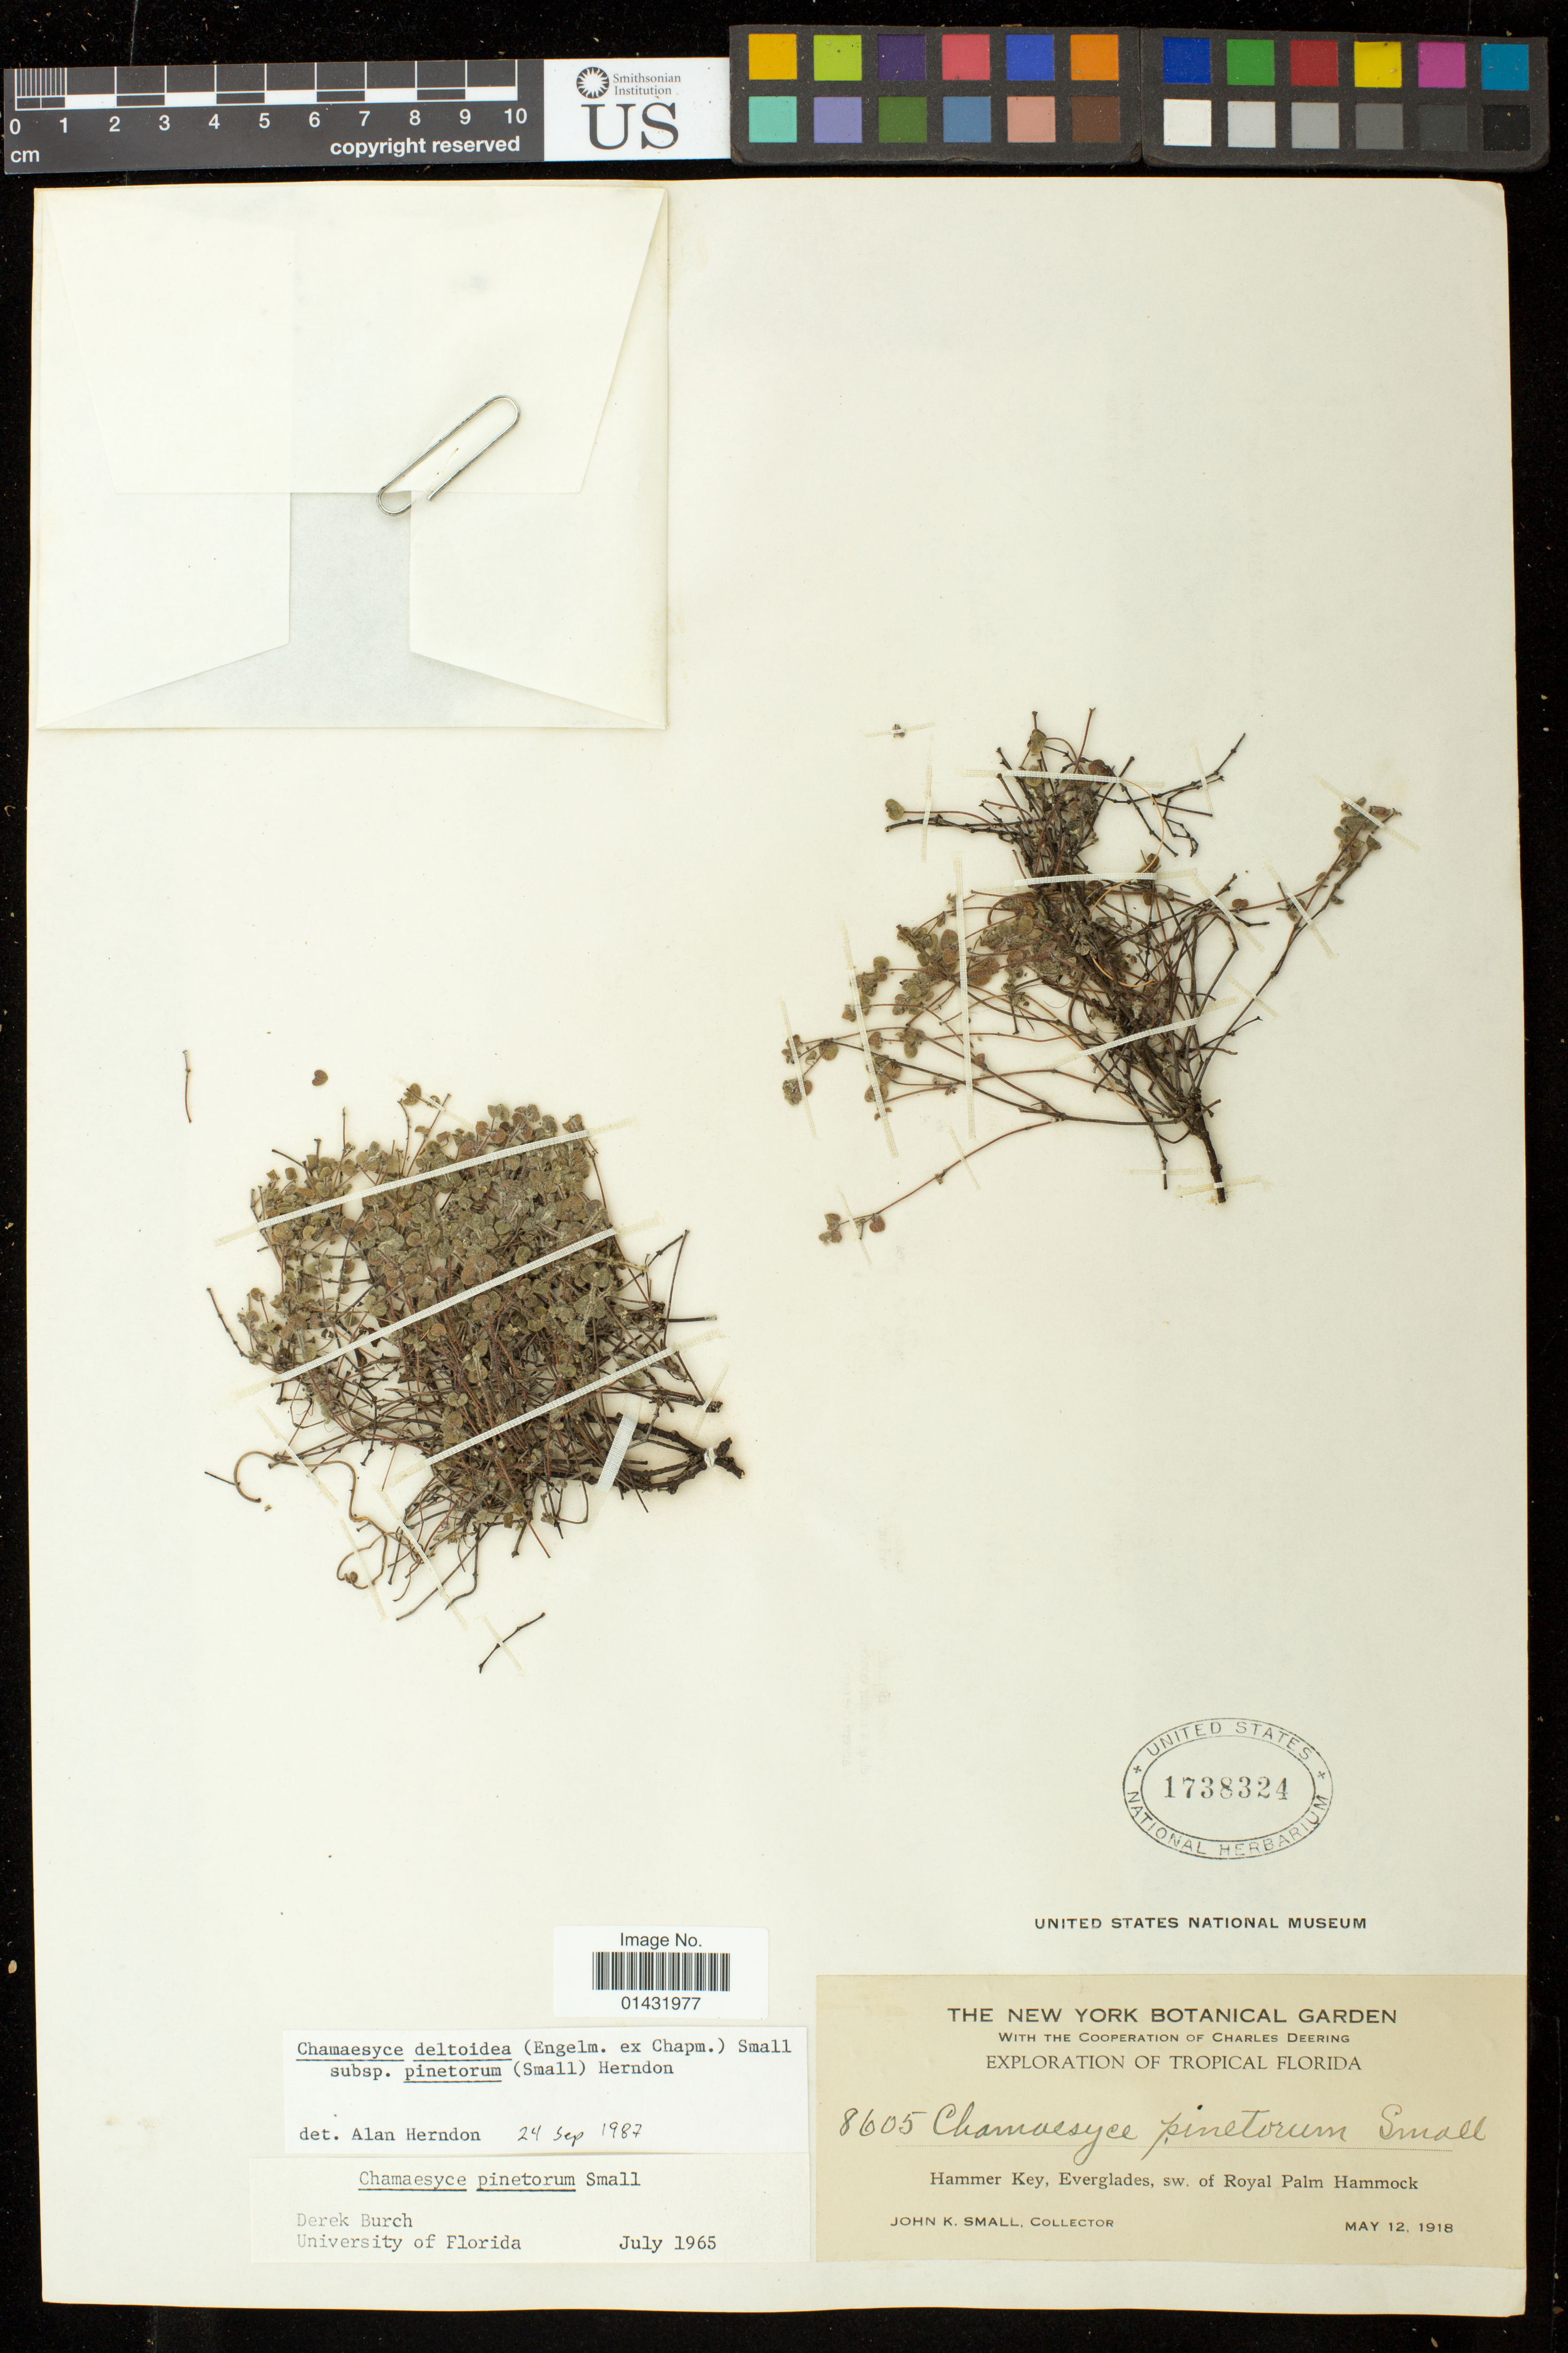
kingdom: Plantae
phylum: Tracheophyta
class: Magnoliopsida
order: Malpighiales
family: Euphorbiaceae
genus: Euphorbia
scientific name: Euphorbia deltoidea subsp. deltoidea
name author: Engelm. ex Chapm.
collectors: J. K. Small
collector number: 8605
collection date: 1918-05-12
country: United States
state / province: Florida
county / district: Miami-Dade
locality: Hammer Key, Everglades, sw. of Royal Palm Hammock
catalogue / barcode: US 1738324